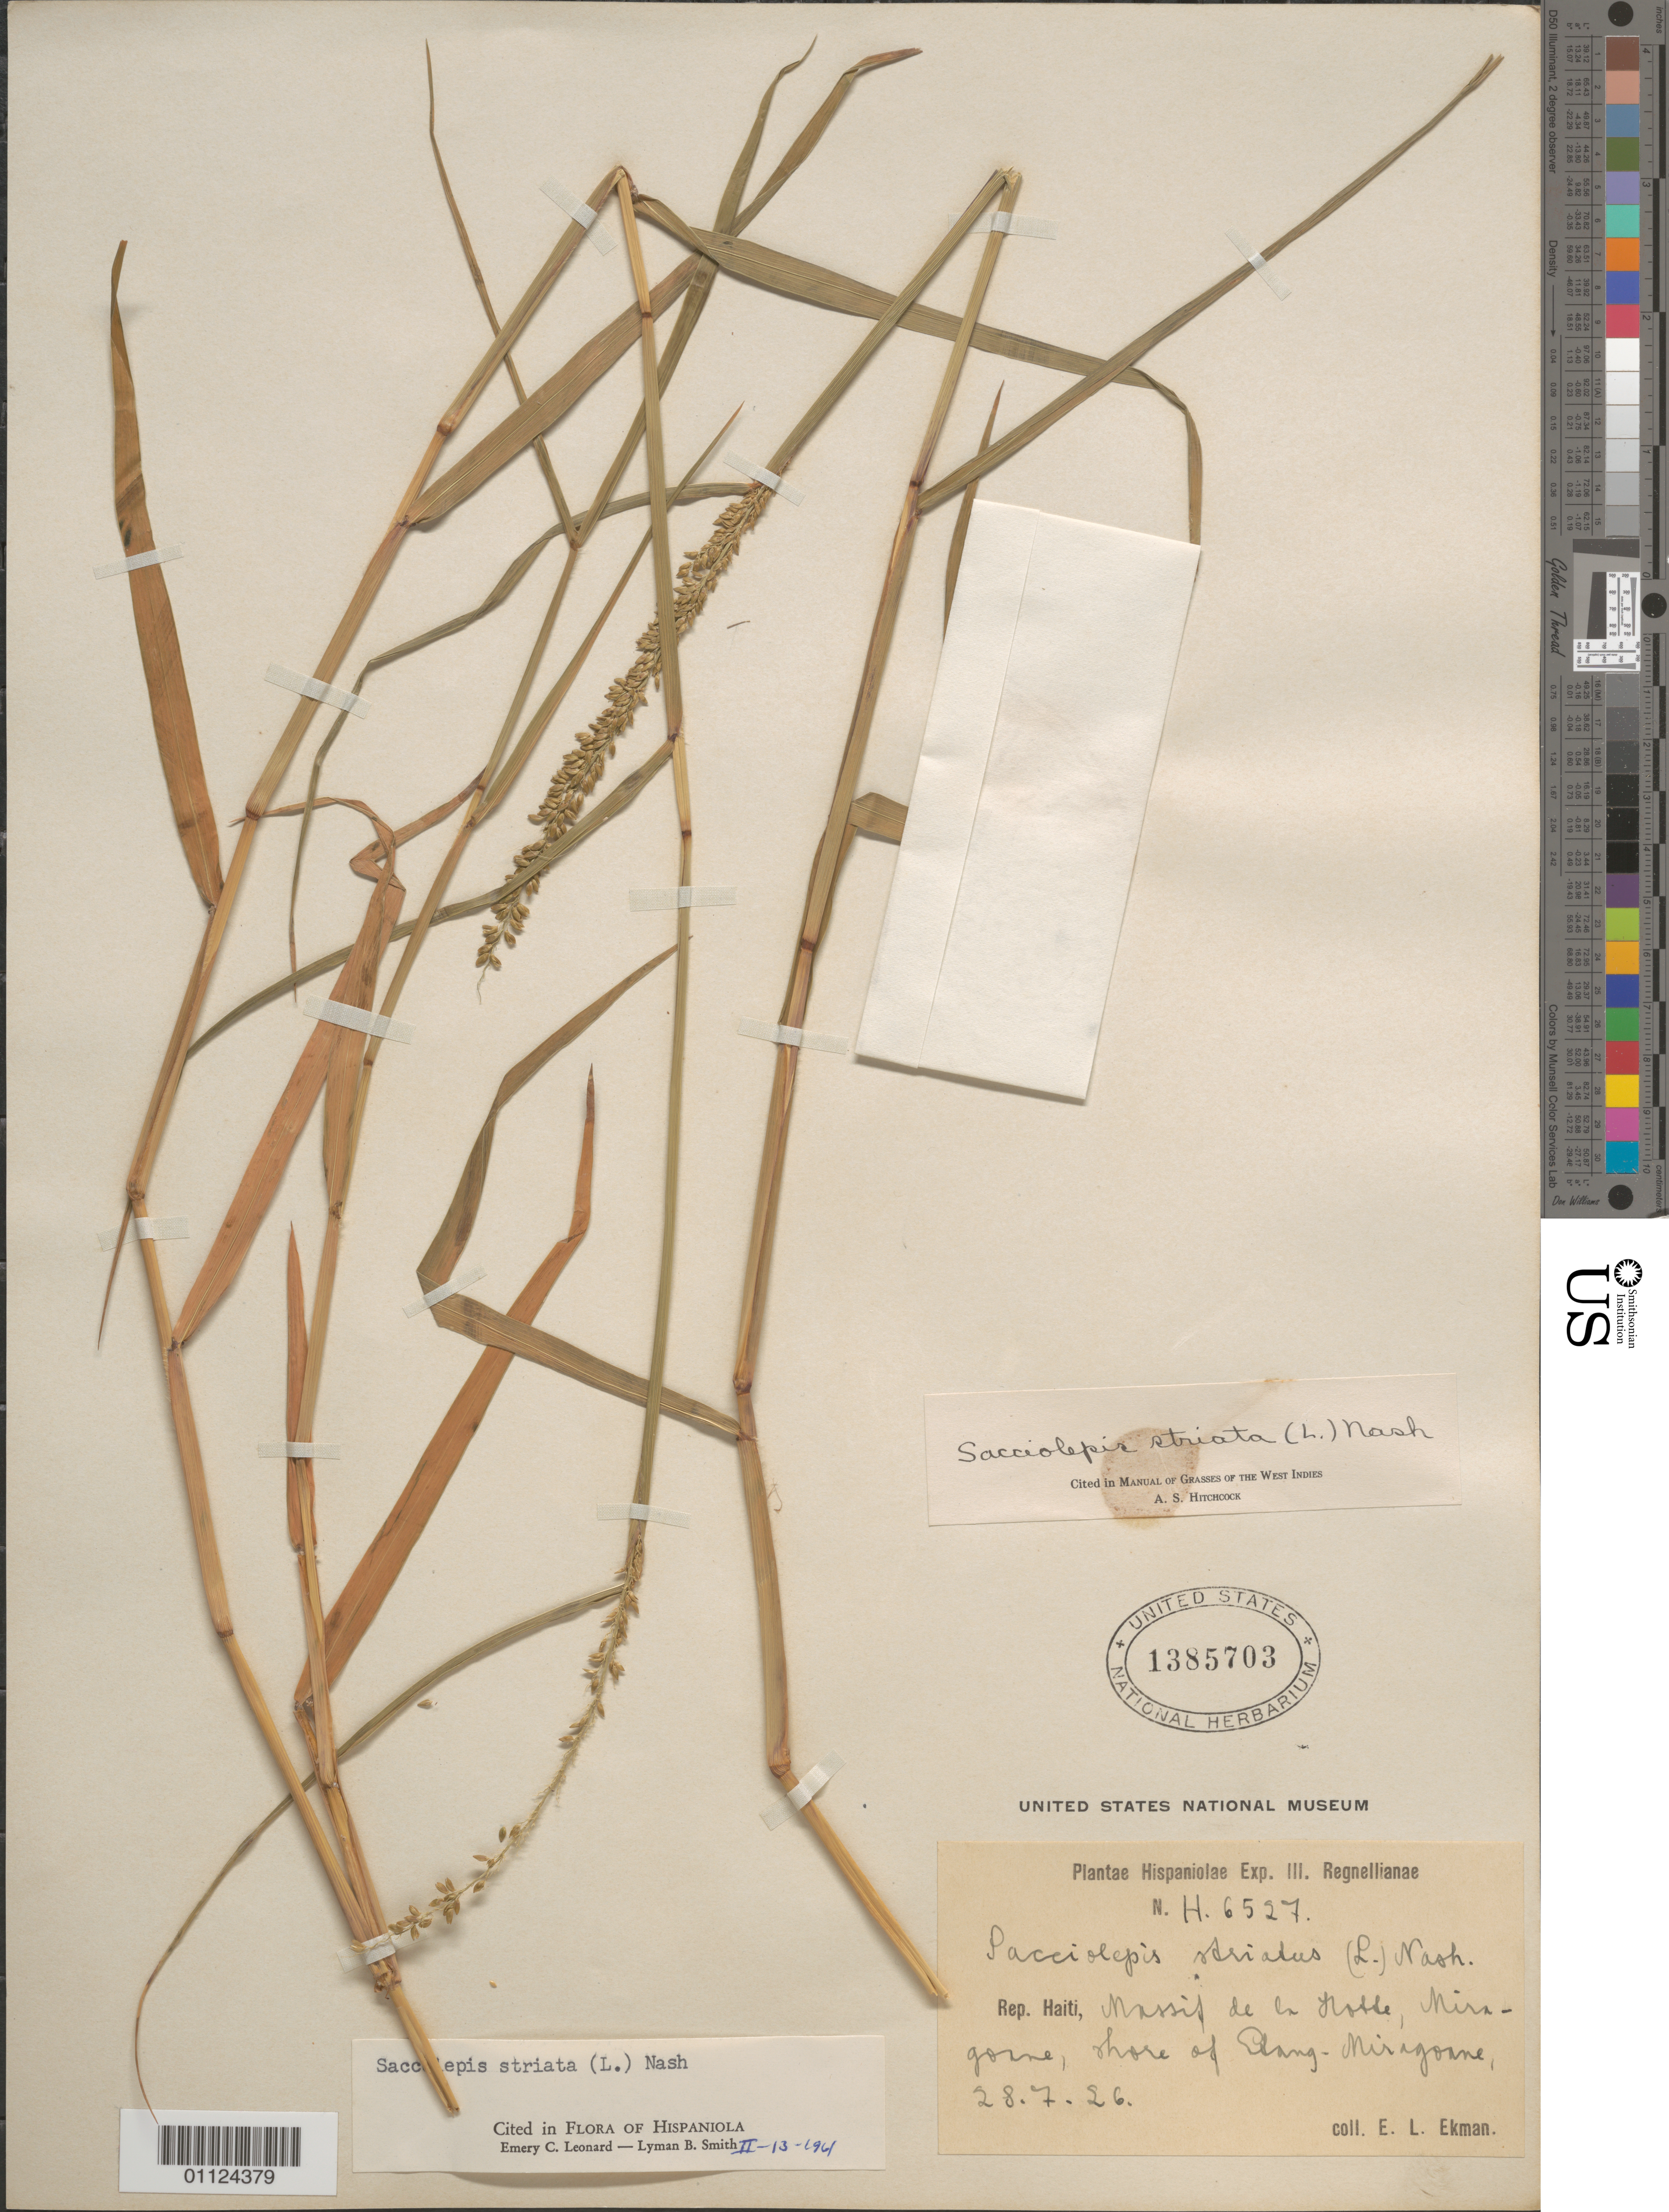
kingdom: Plantae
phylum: Tracheophyta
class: Liliopsida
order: Poales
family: Poaceae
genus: Sacciolepis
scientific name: Sacciolepis striata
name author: (L.) Nash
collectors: E. L. Ekman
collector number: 6527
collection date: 1926-07-28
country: Haiti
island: Hispaniola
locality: Massif de la Hotte, Miragoane, shore of Etang-Miragoane.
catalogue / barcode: US 1385703